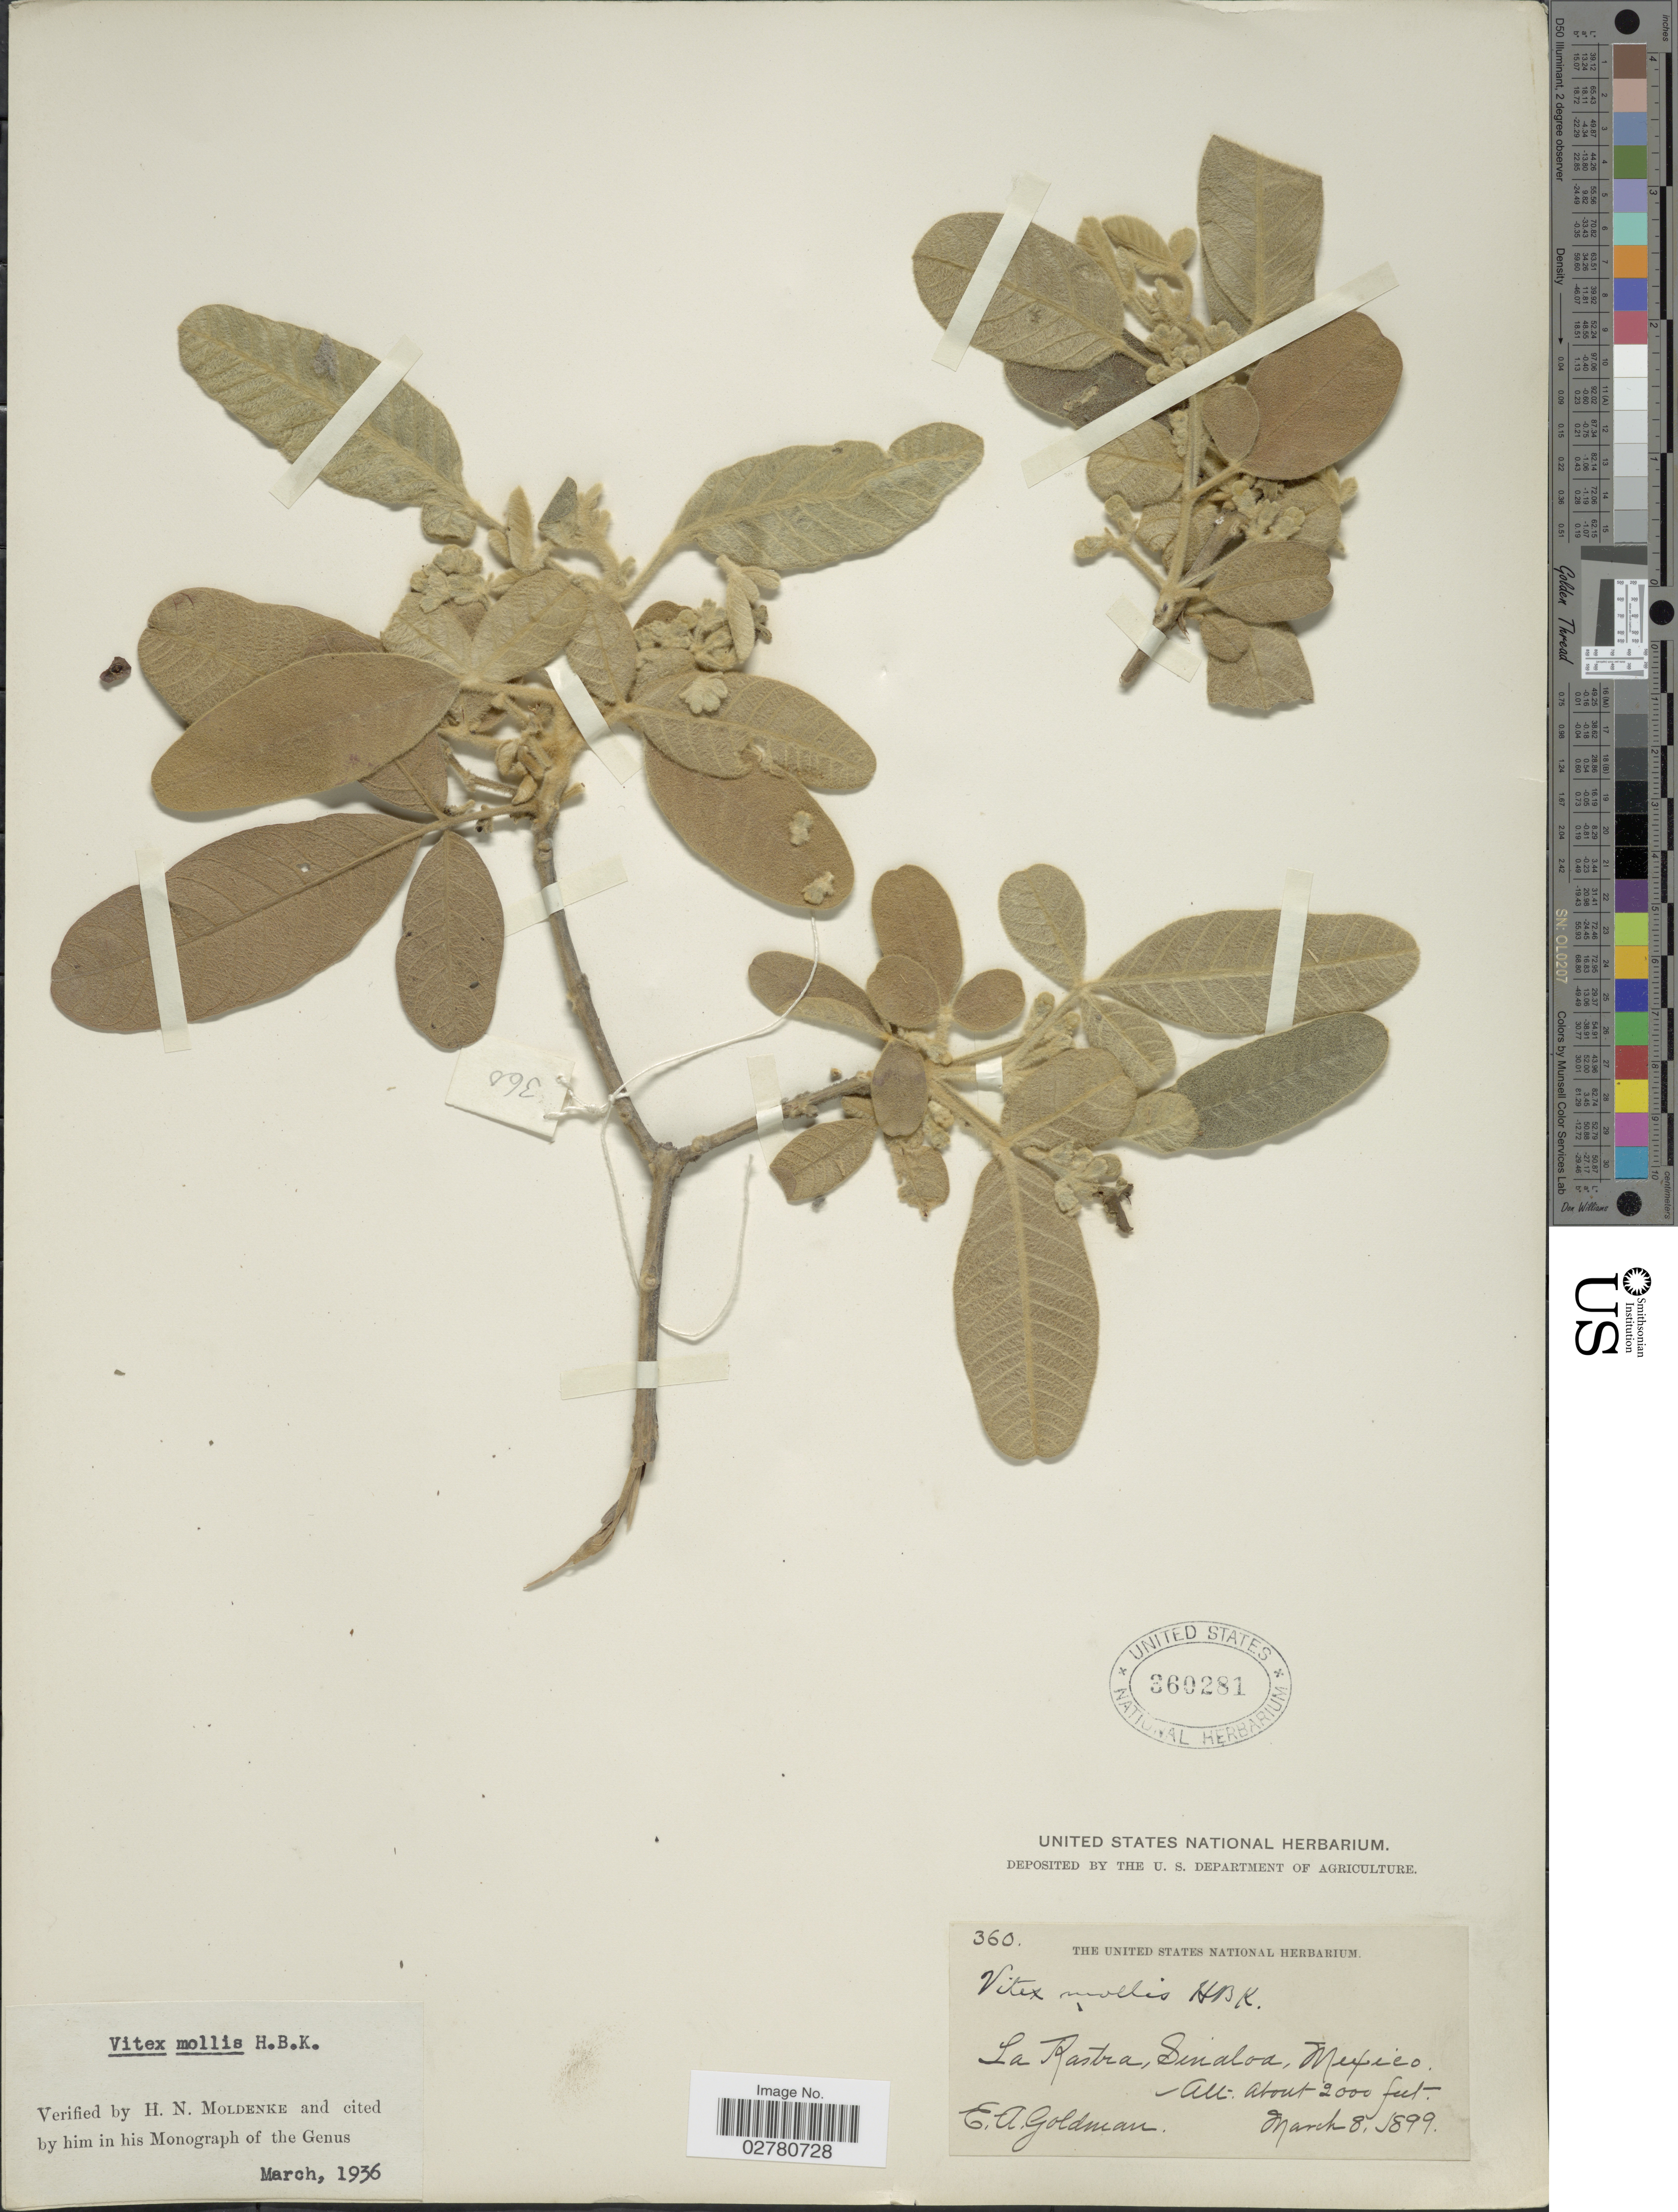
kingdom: Plantae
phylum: Tracheophyta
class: Magnoliopsida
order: Lamiales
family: Lamiaceae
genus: Vitex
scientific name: Vitex mollis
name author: Kunth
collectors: E. A. Goldman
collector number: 360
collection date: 1899-03-08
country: Mexico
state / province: Sinaloa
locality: La Rastra.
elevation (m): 610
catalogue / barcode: US 360281